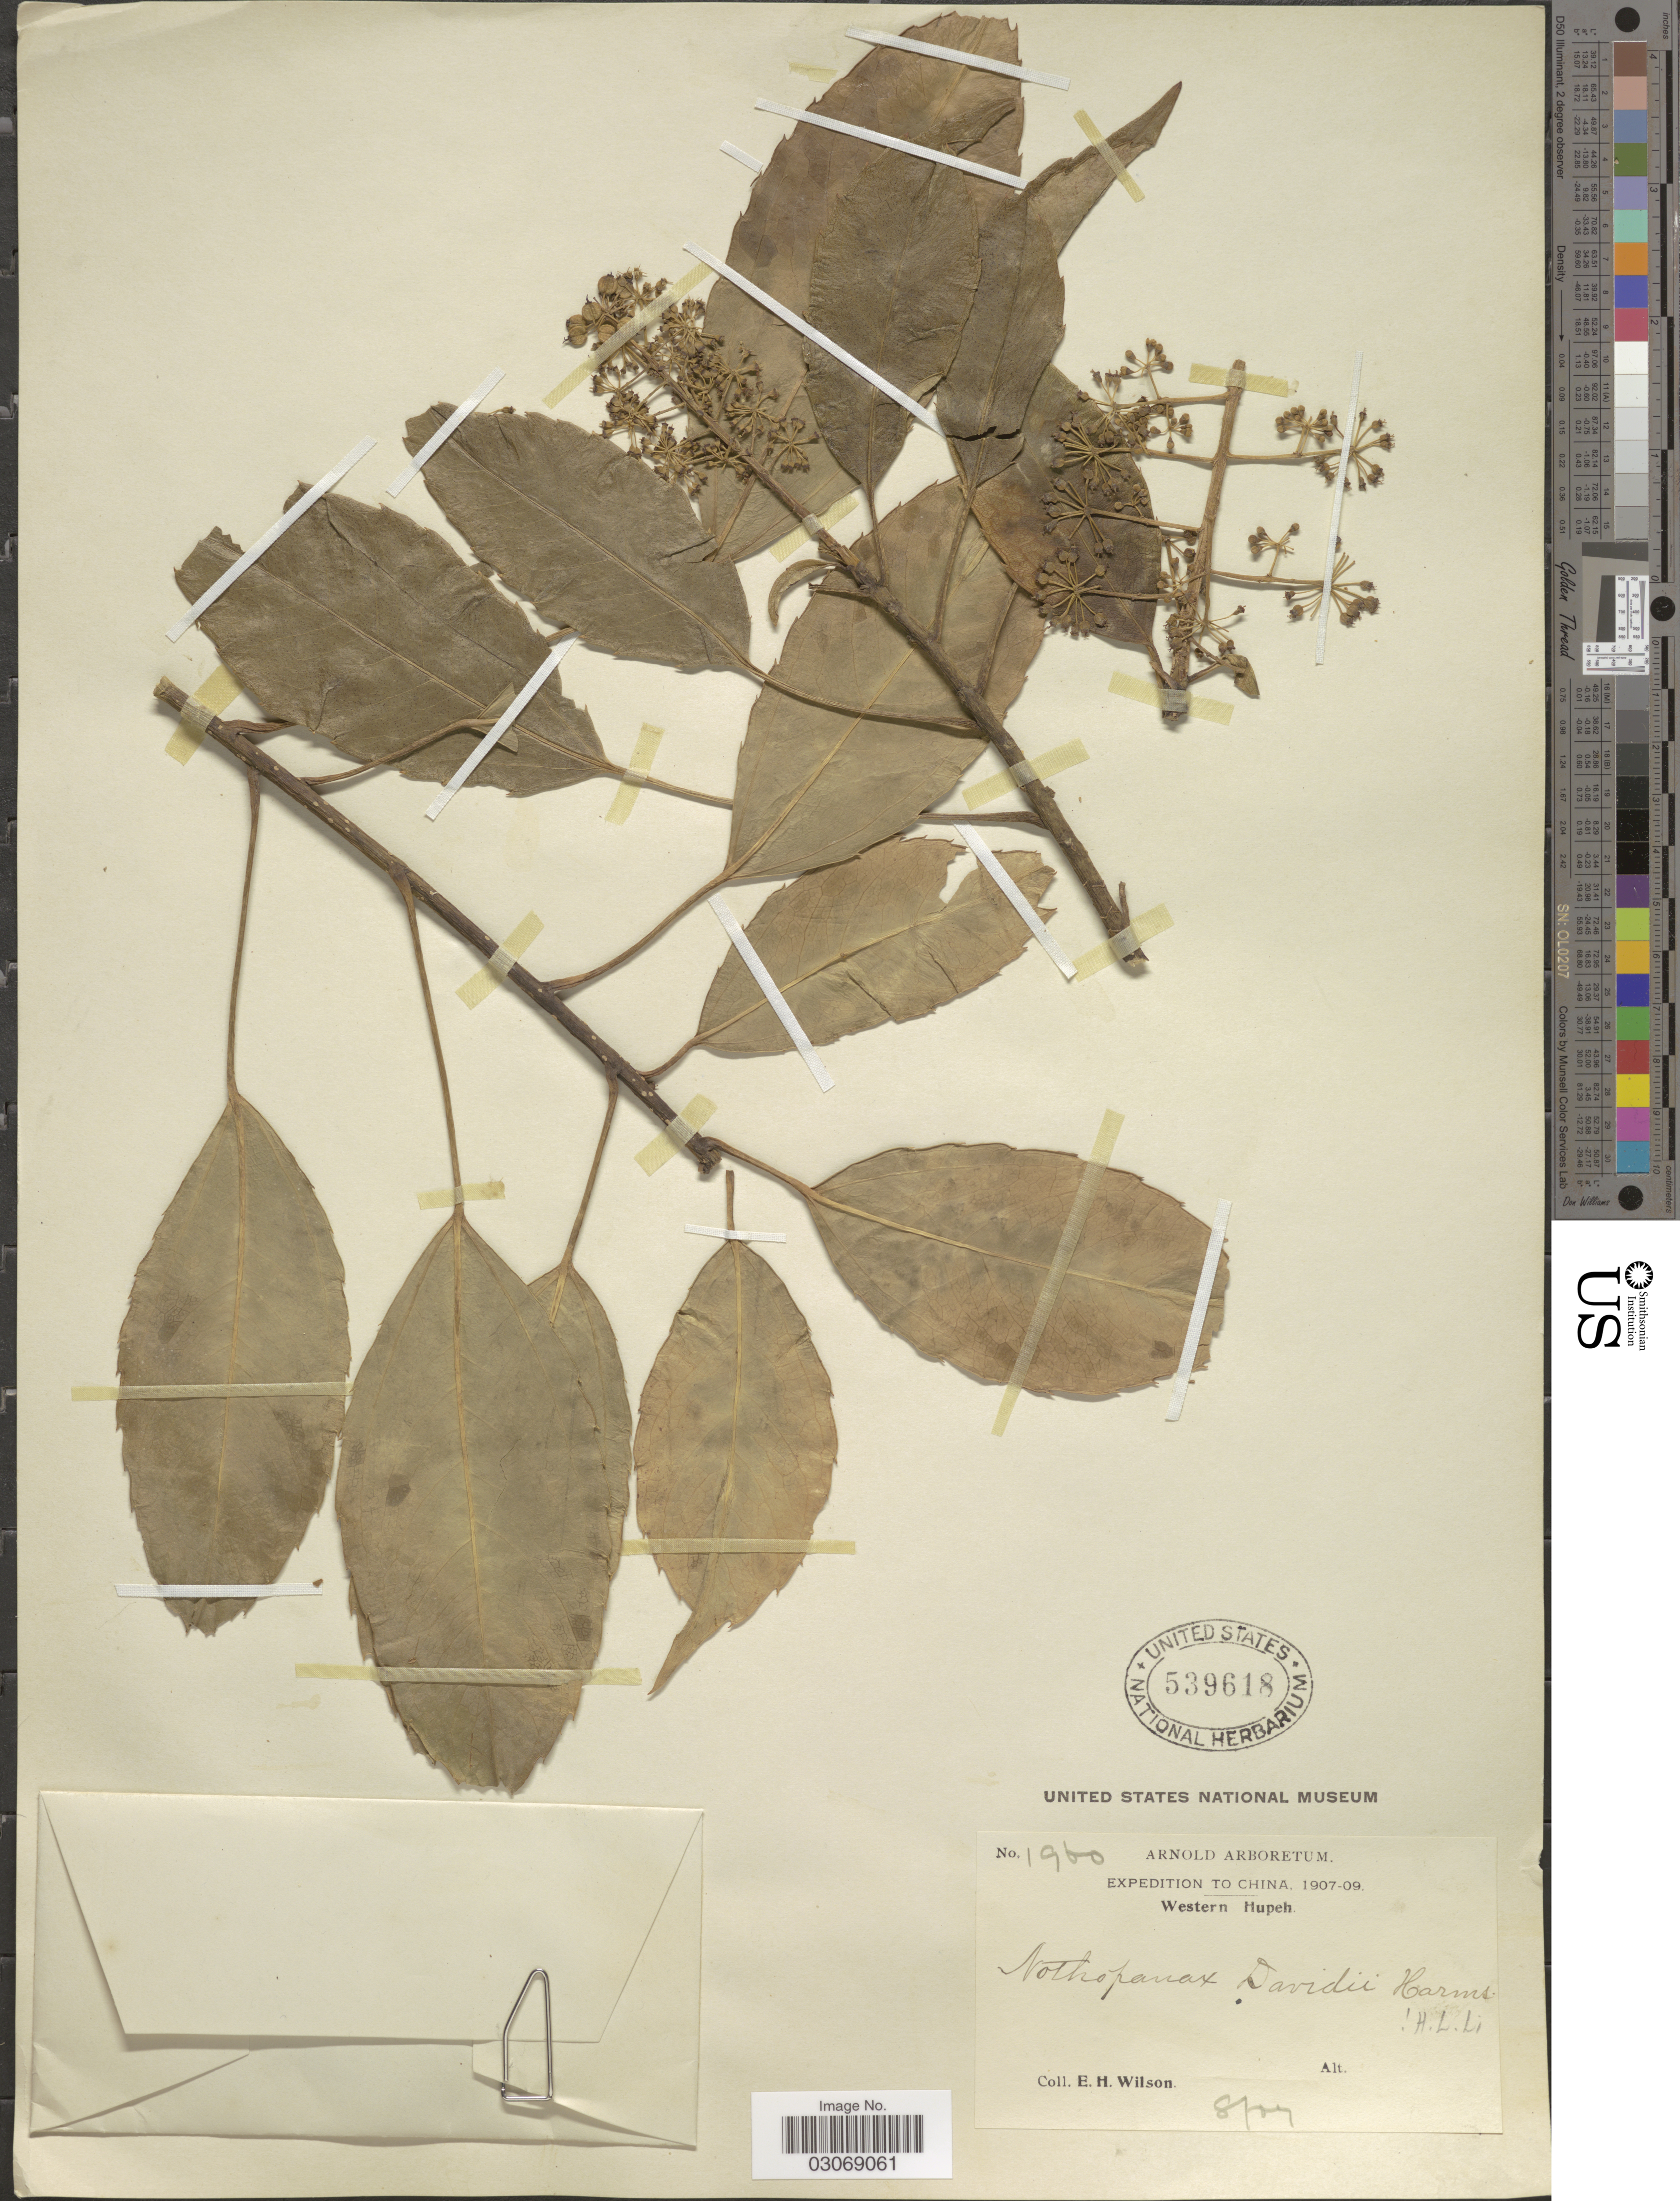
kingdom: Plantae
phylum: Tracheophyta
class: Magnoliopsida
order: Apiales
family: Araliaceae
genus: Nothopanax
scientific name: Nothopanax davidii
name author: (Franch.) Harms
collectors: E. Wilson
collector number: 1960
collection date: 1907-08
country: China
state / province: Hubei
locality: Western Hupeh.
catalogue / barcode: US 539618